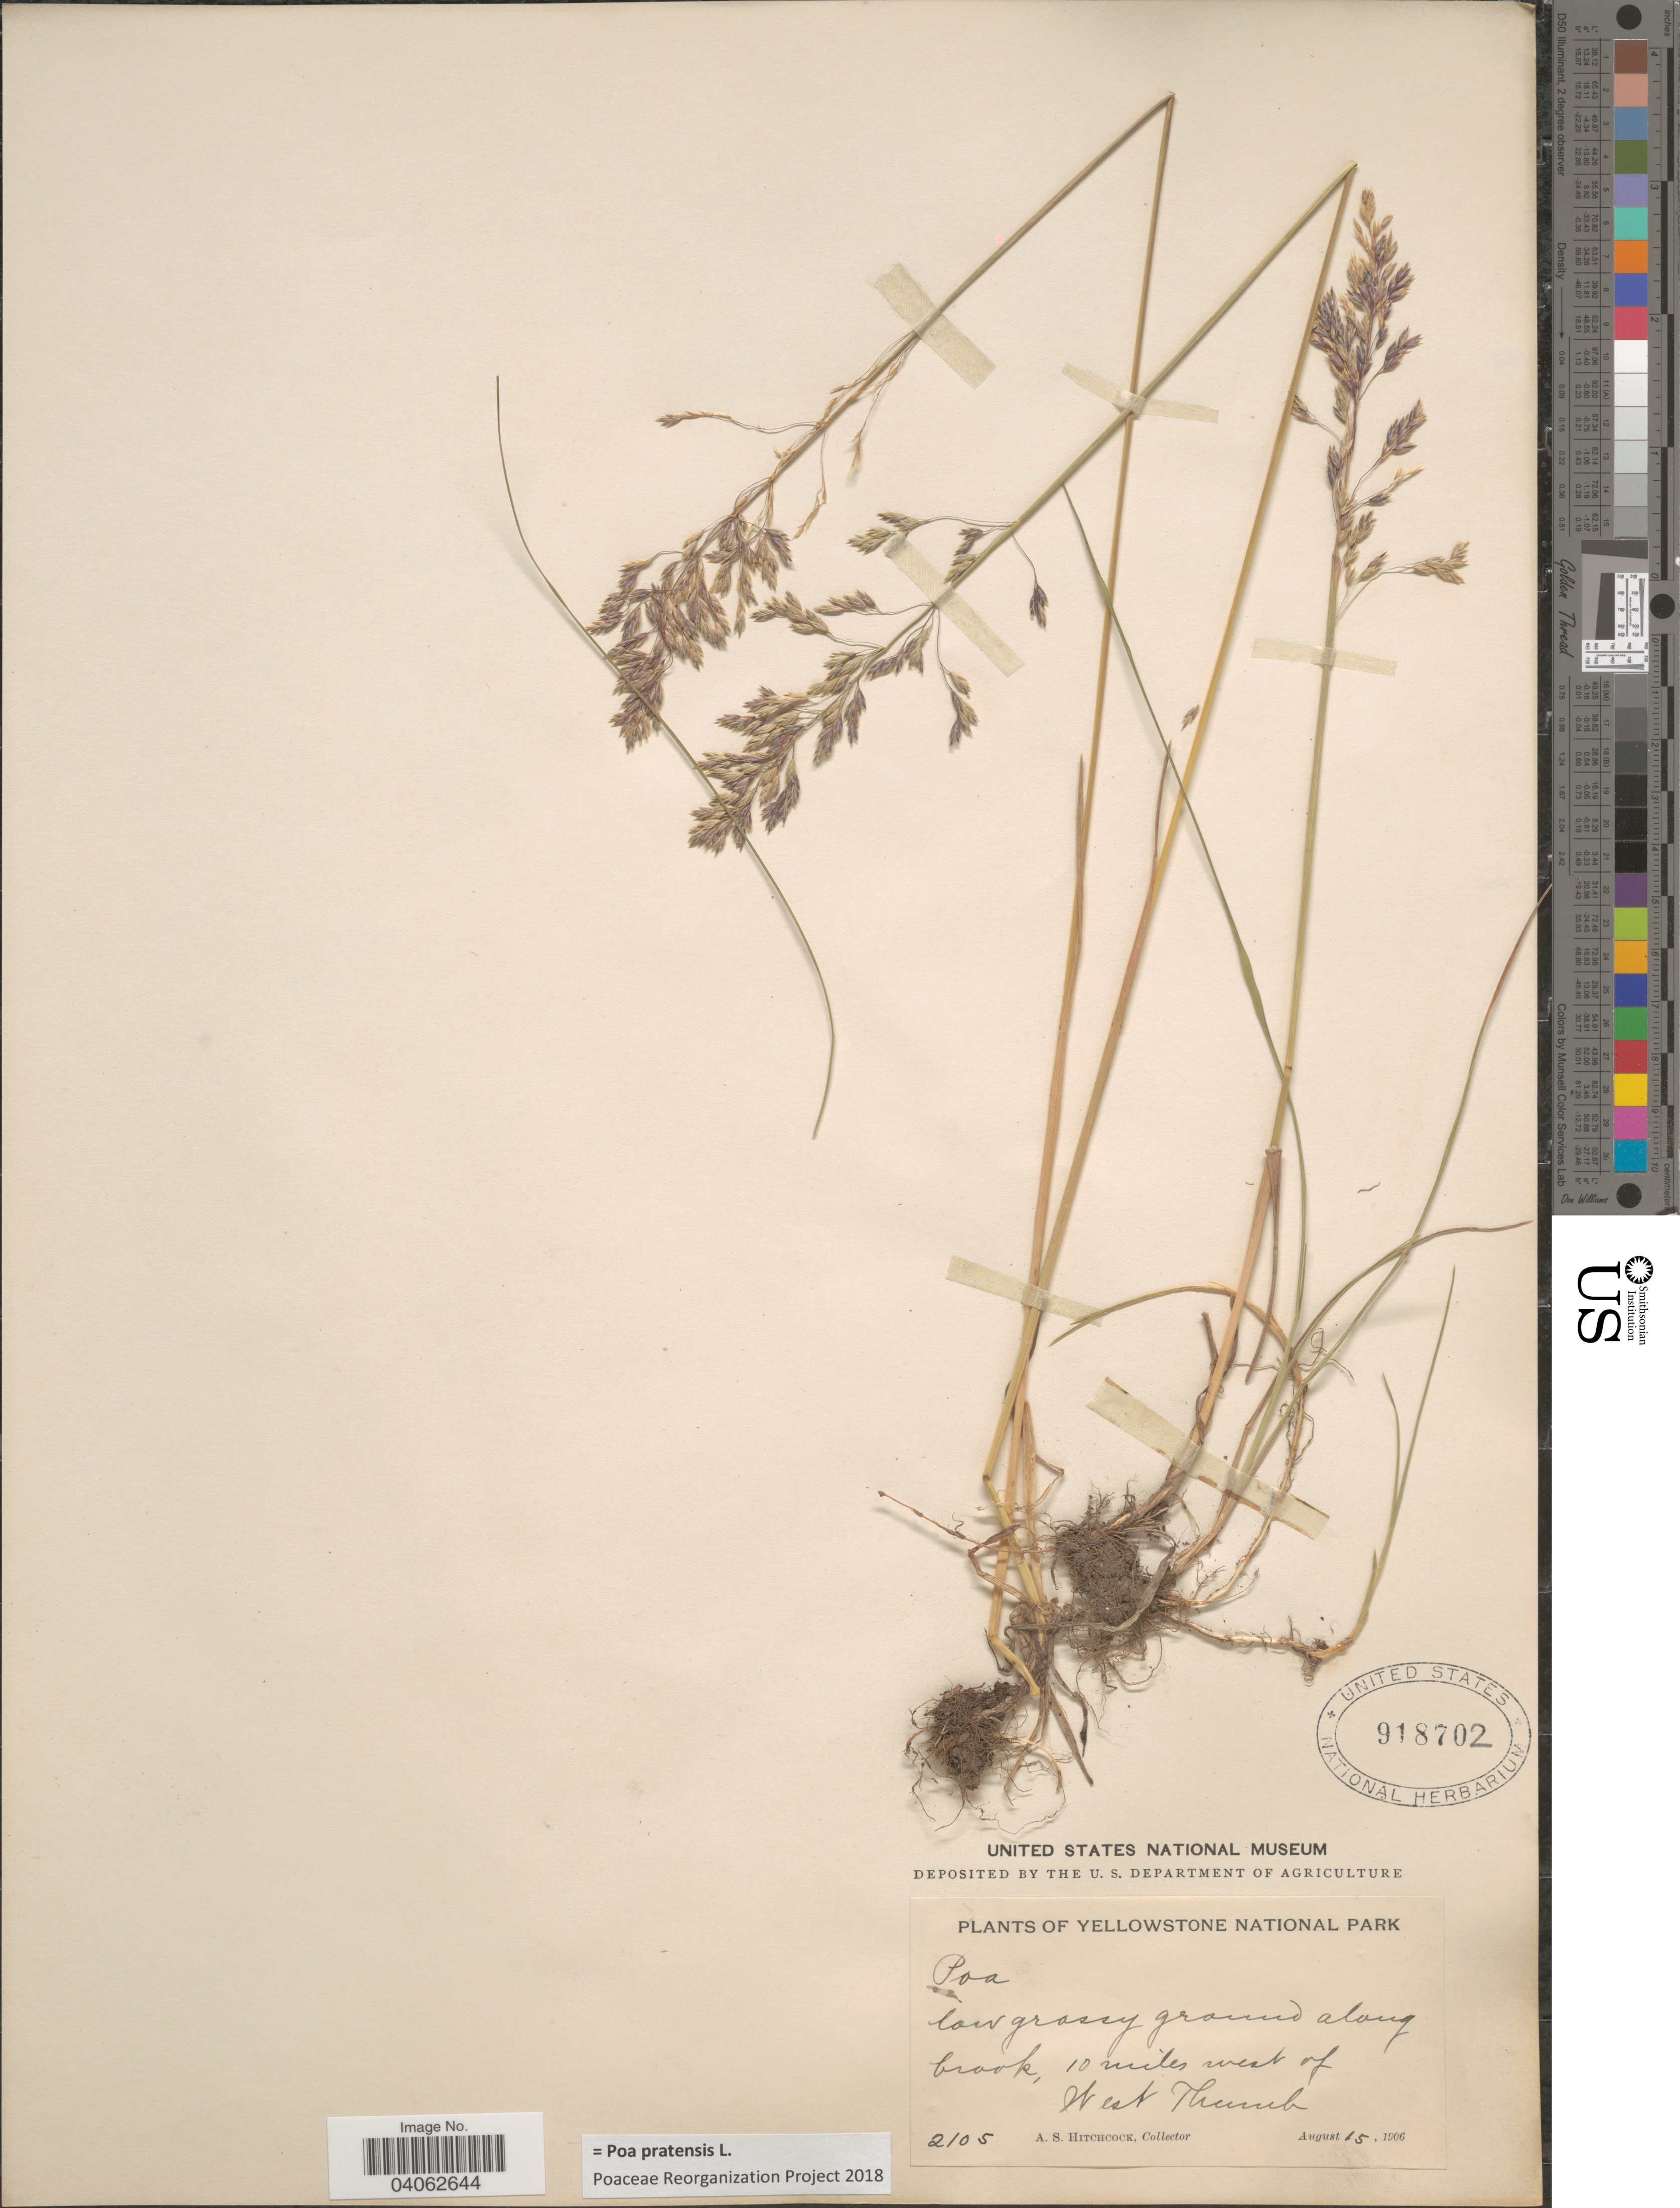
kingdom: Plantae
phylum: Tracheophyta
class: Liliopsida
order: Poales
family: Poaceae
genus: Poa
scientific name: Poa pratensis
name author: L.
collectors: A. S. Hitchcock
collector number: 2105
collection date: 1906-08-15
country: United States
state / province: Wyoming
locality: Yellowstone National Park. Low grassy ground along brook, 10 miles west of West Thumb.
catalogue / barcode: US 918702